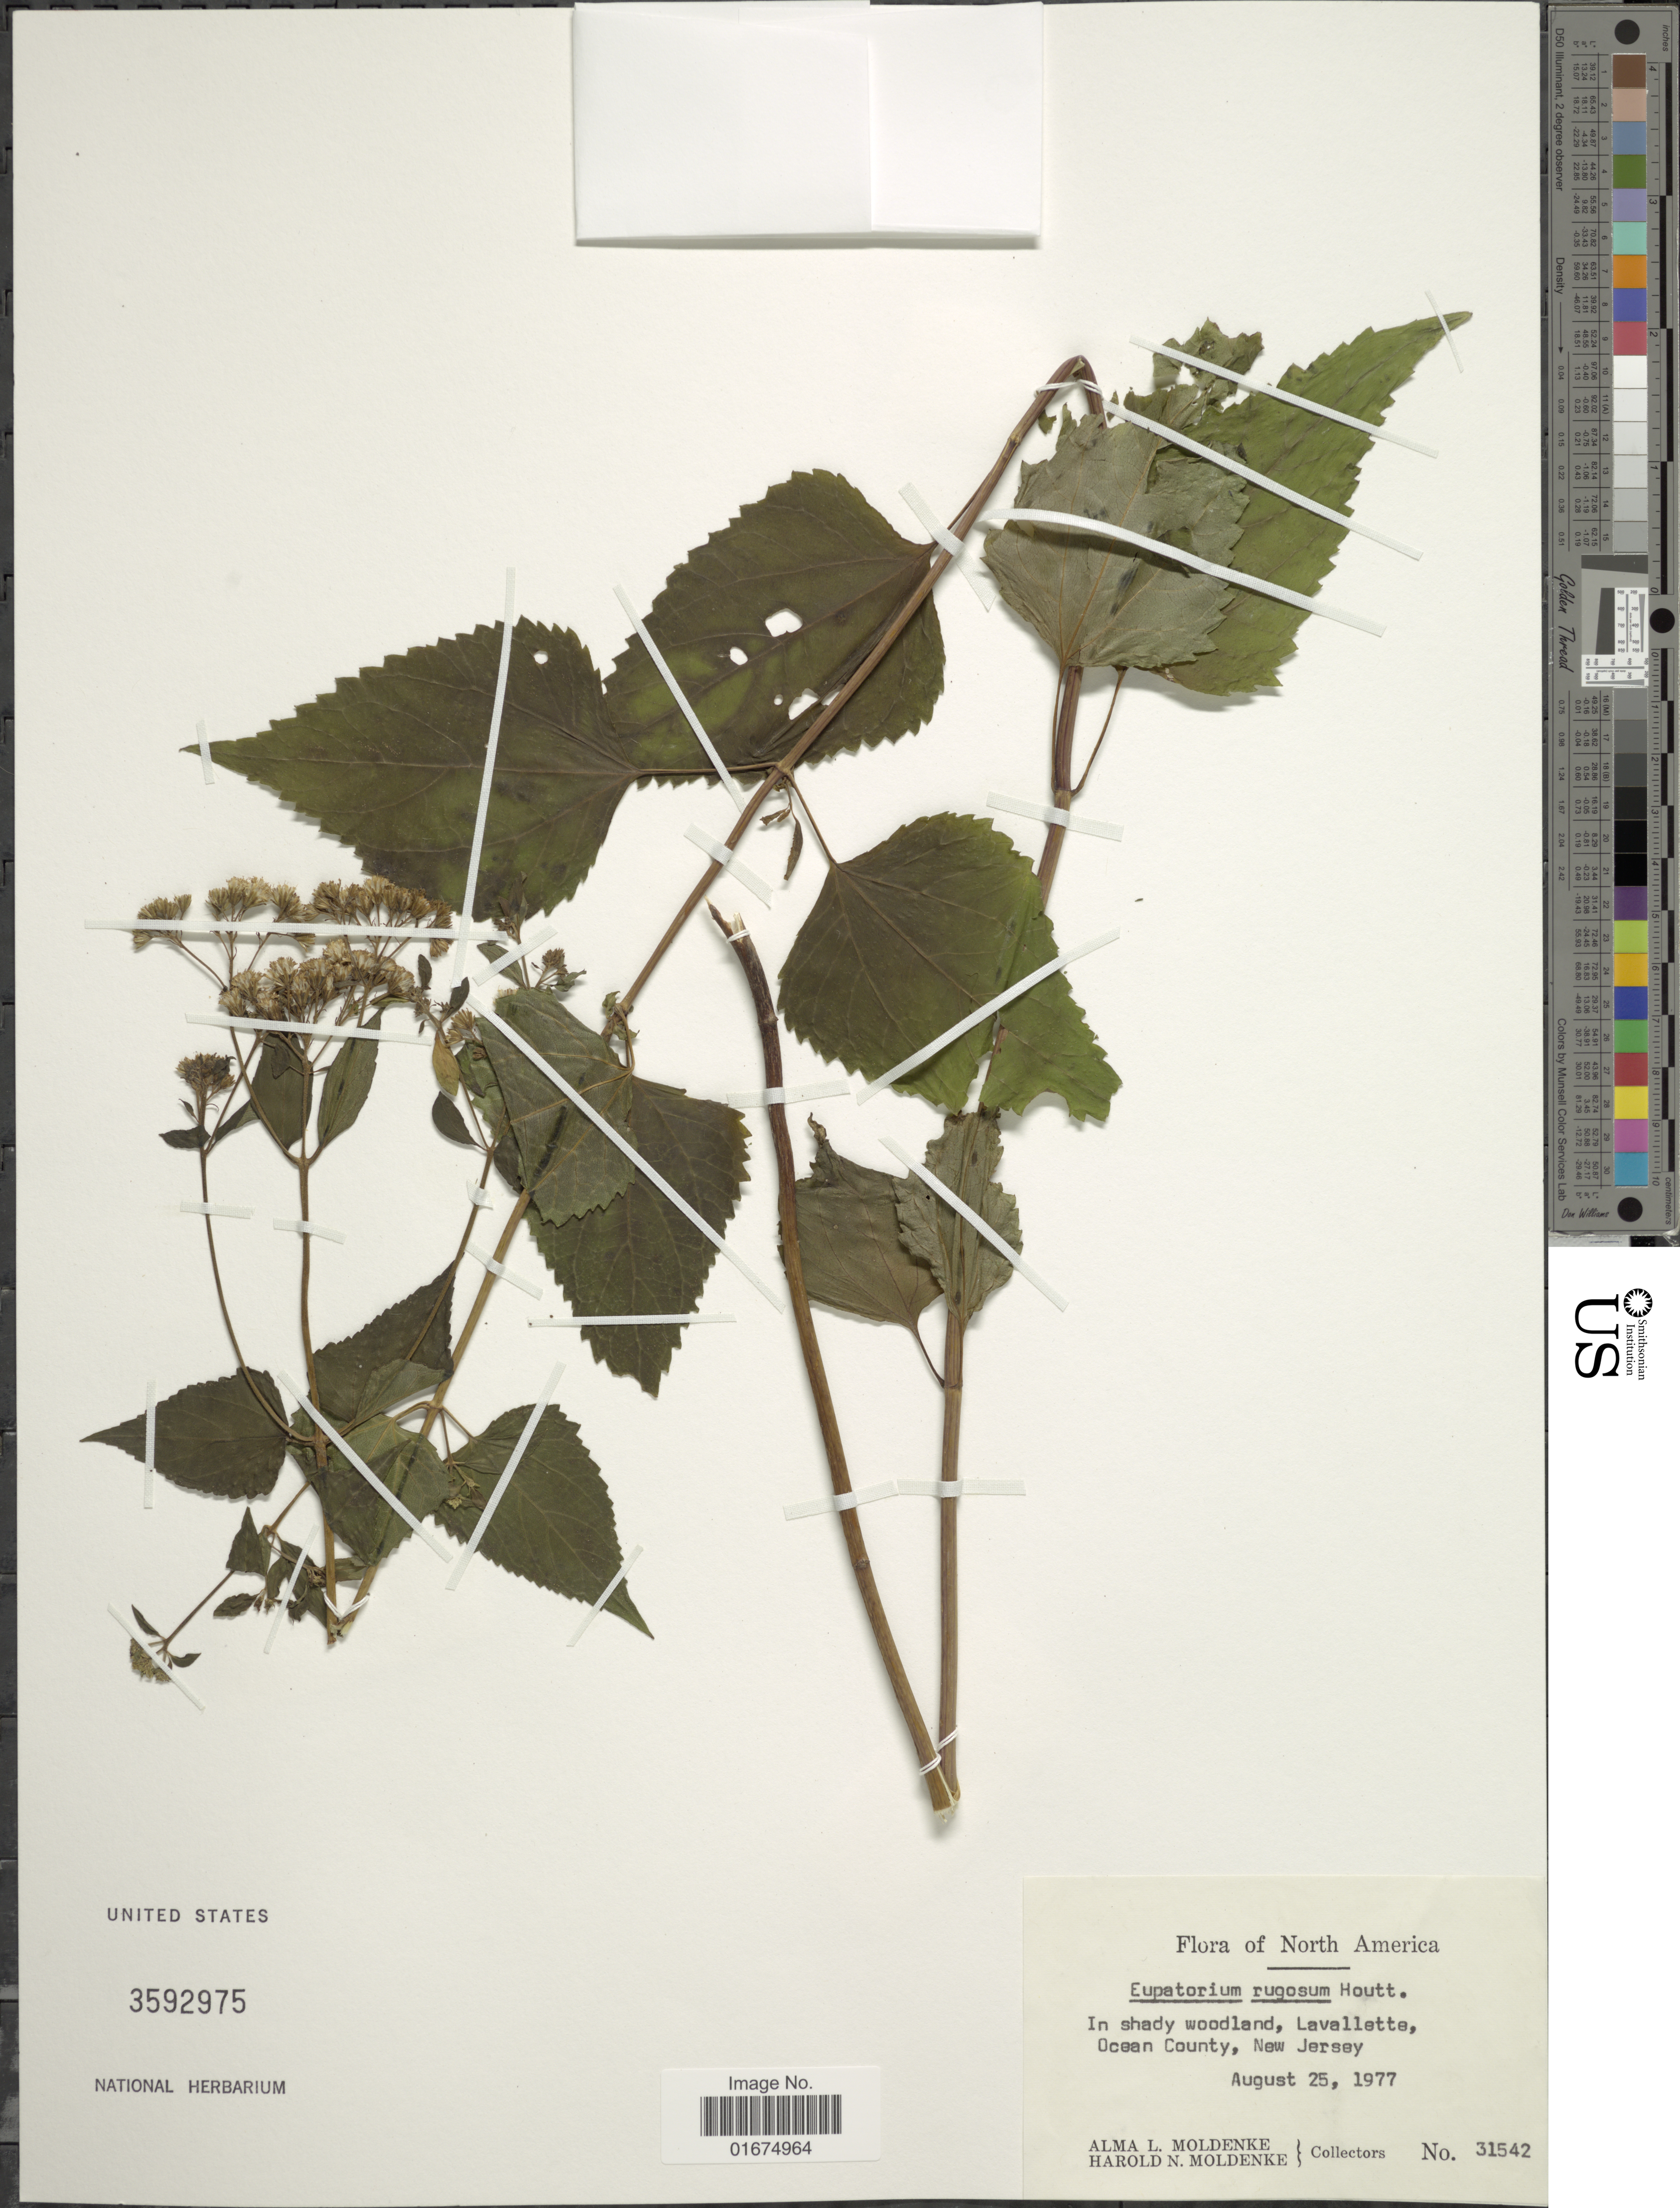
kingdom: Plantae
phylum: Tracheophyta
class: Magnoliopsida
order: Asterales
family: Asteraceae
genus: Ageratina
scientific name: Ageratina altissima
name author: (L.) R.M. King & H. Rob.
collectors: A. L. Moldenke & H. N. Moldenke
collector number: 31542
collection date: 1977-08-25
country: United States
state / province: New Jersey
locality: In shady woodland, Lavallette, Ocean County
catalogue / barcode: US 3592975